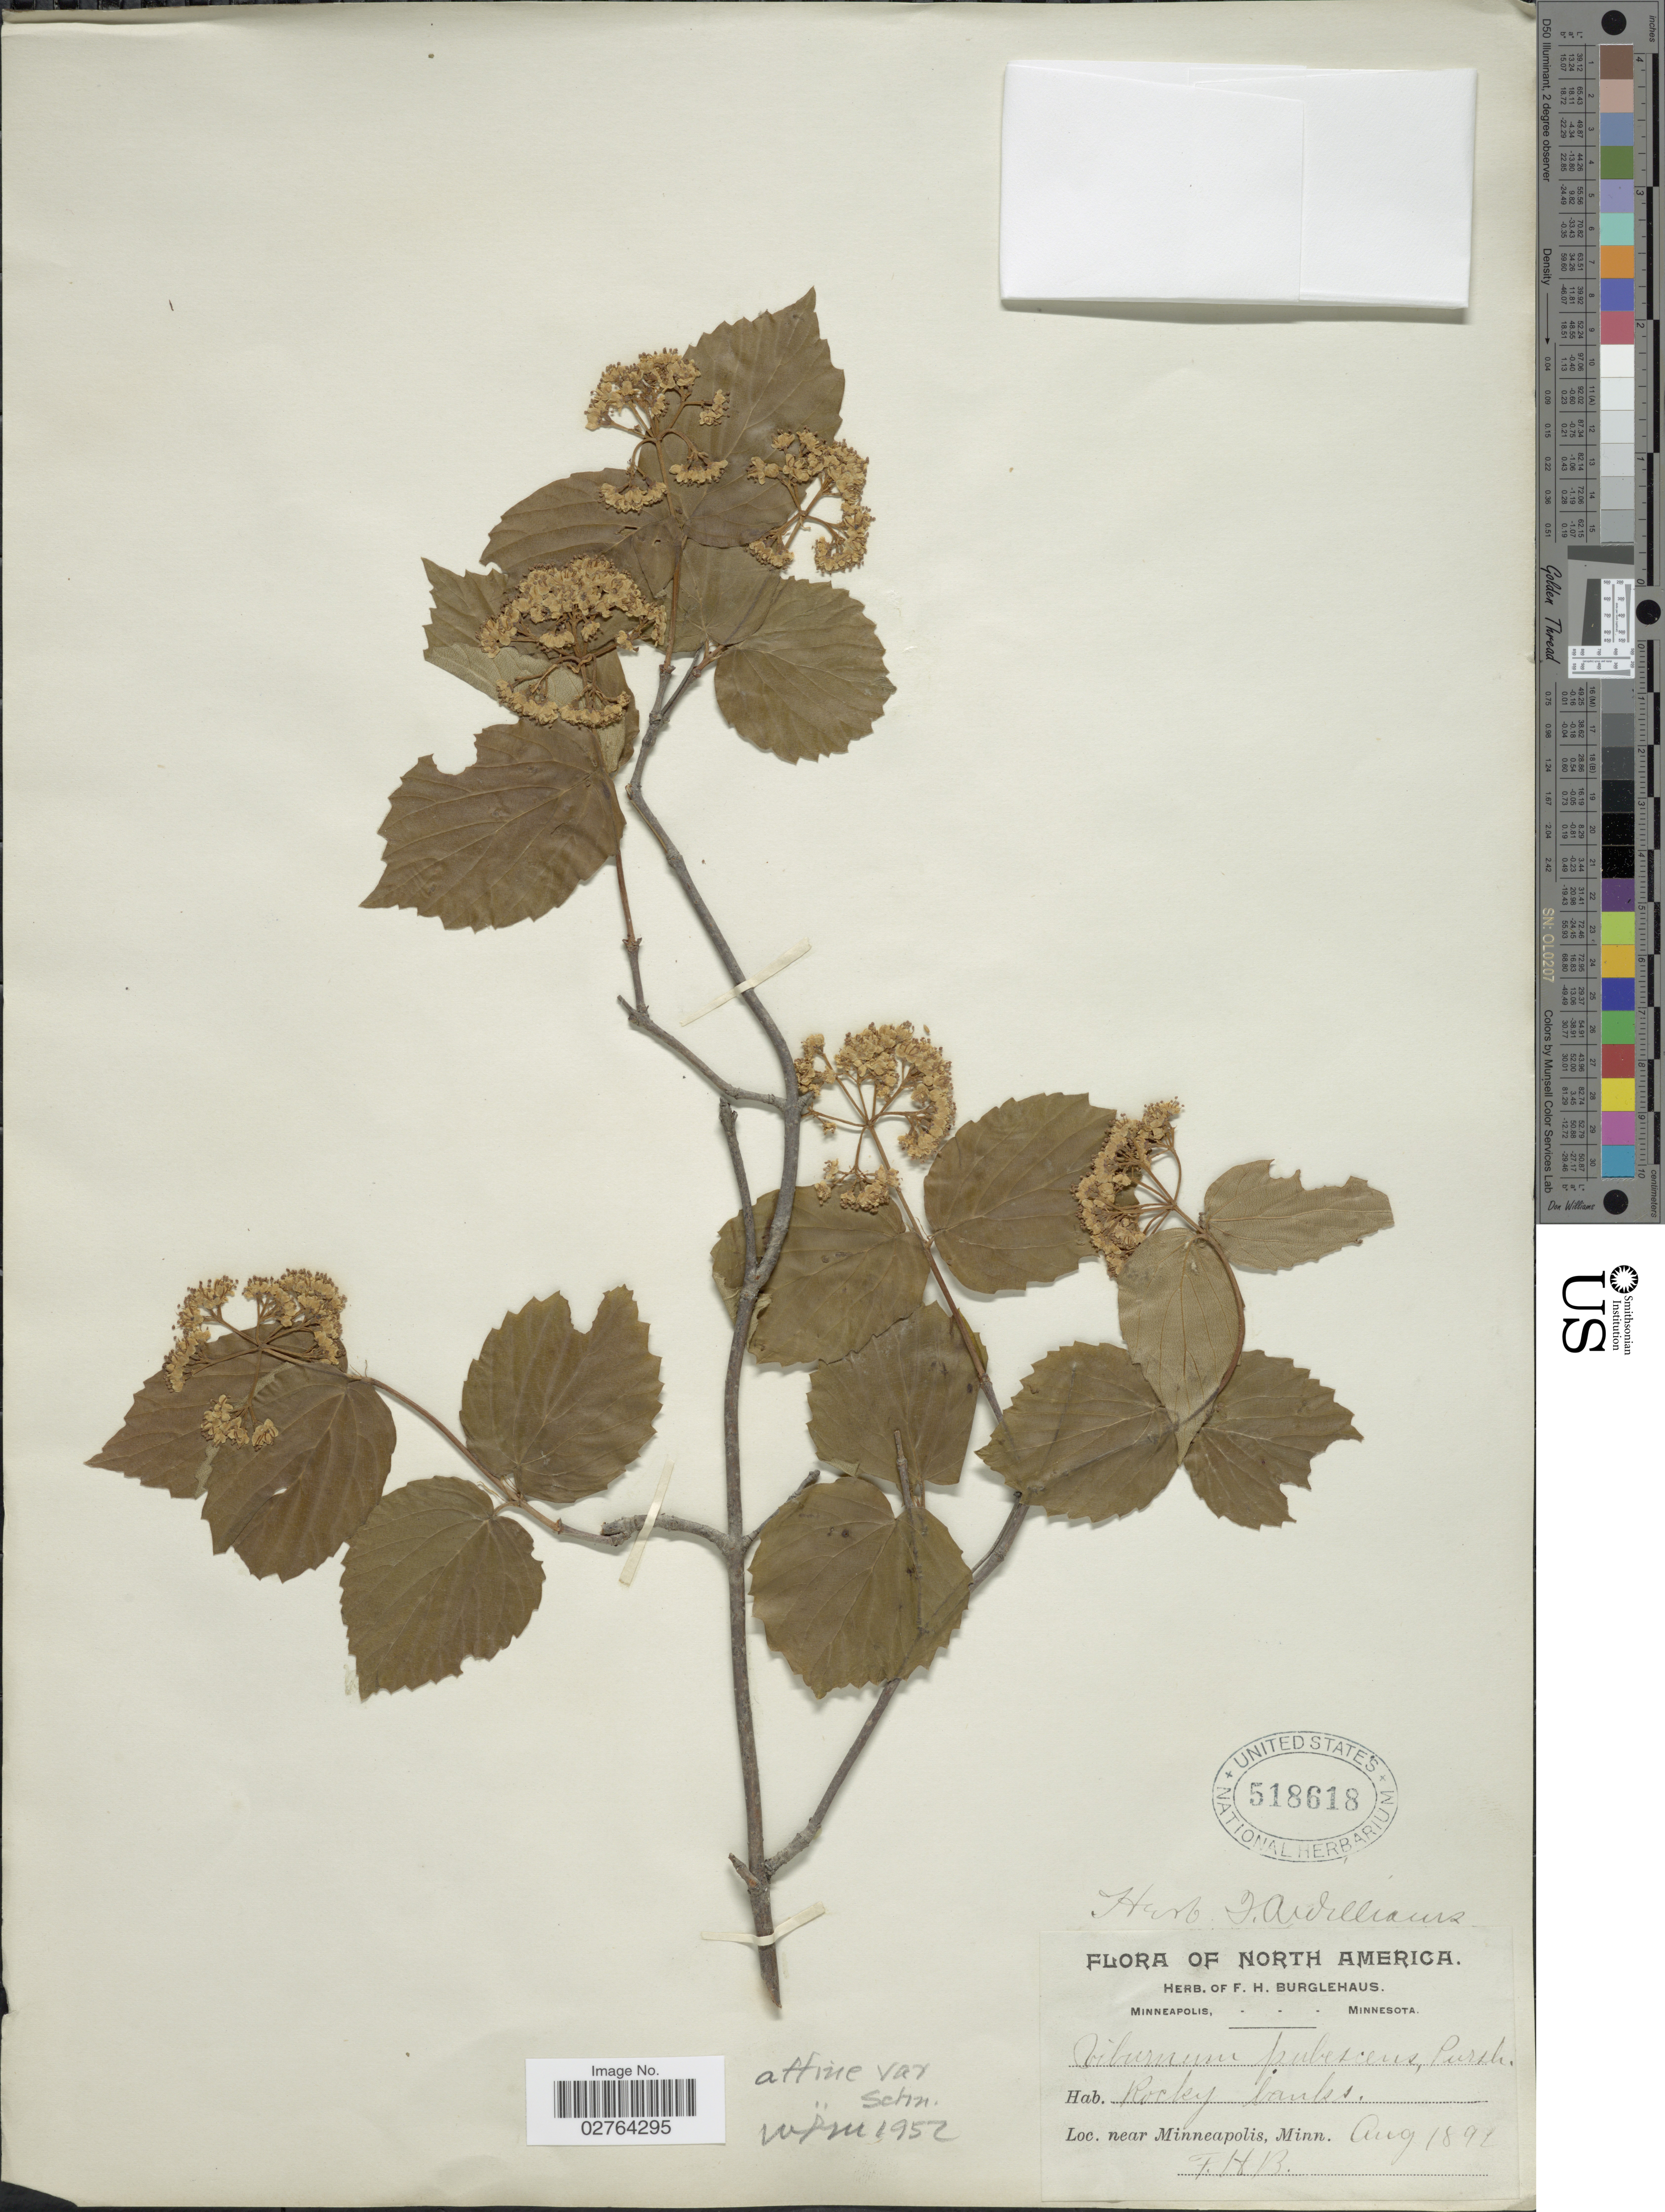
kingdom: Plantae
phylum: Tracheophyta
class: Magnoliopsida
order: Dipsacales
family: Viburnaceae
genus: Viburnum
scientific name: Viburnum rafinesqueanum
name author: Schult.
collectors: F. Burglehaus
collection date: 1892-08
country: United States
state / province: Minnesota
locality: Near Minneapolis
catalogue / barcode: US 518618